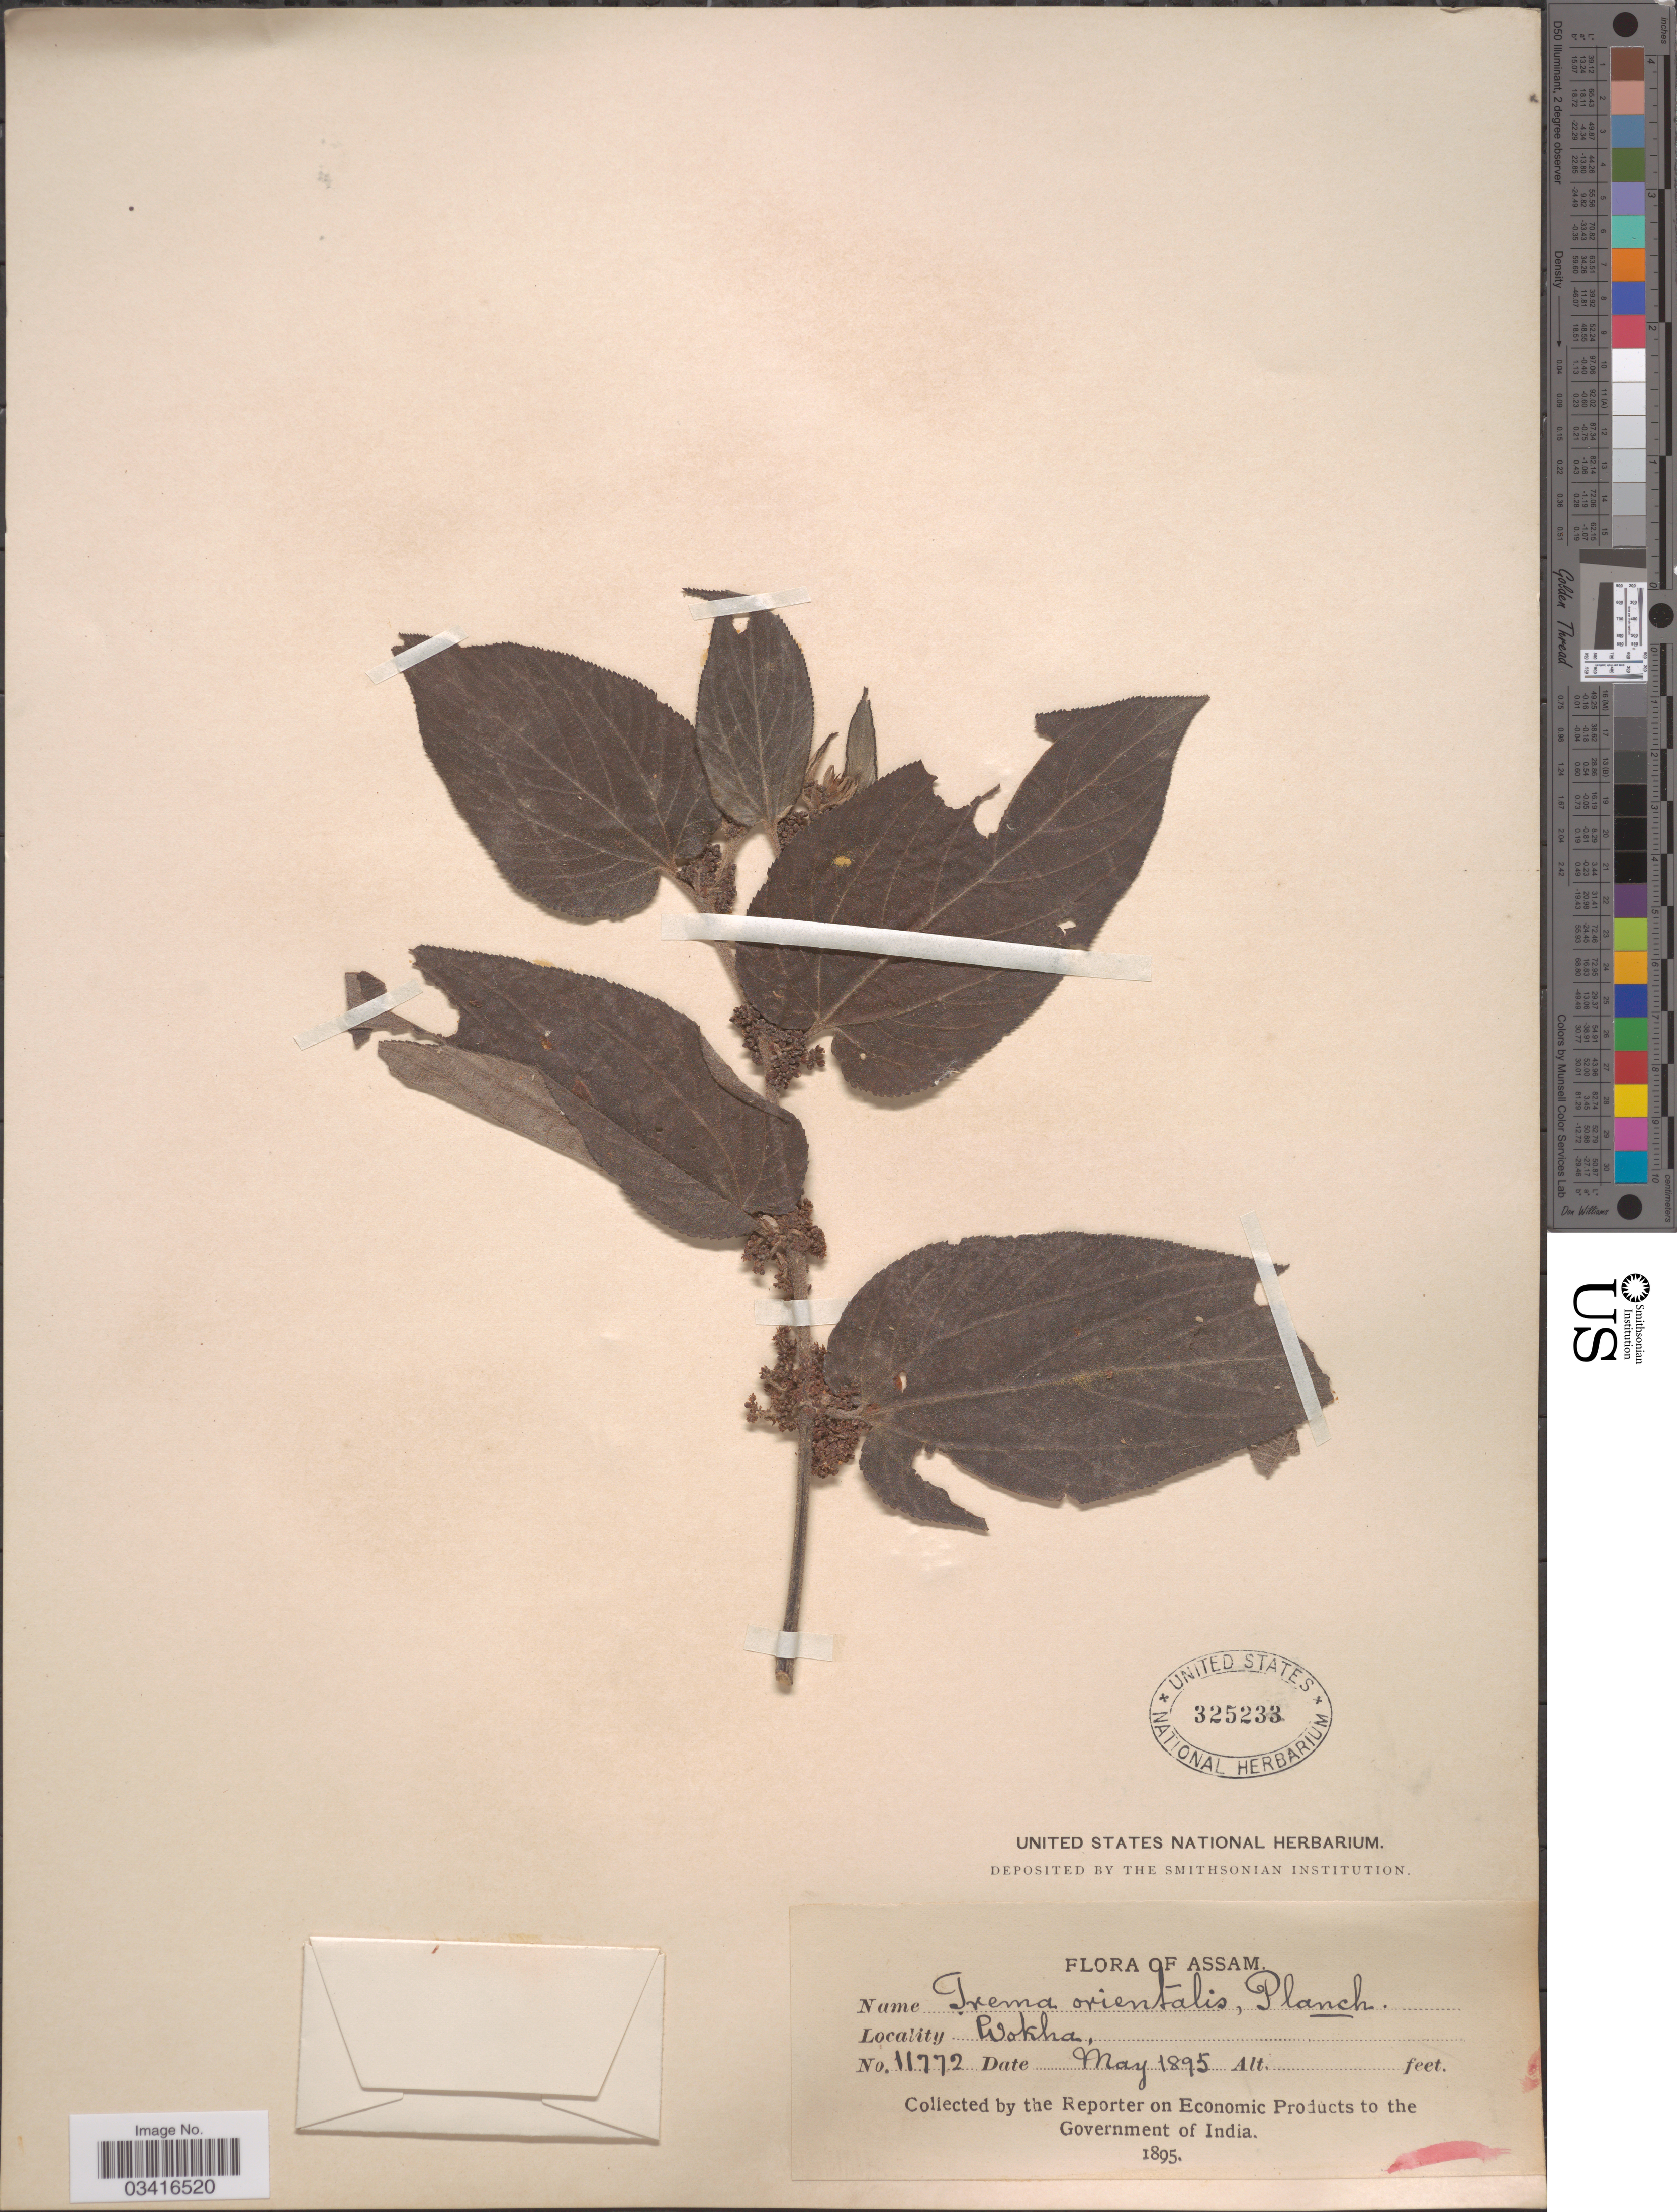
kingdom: Plantae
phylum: Tracheophyta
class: Magnoliopsida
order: Rosales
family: Cannabaceae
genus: Trema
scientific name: Trema orientale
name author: (L.) Blume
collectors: Reporter on Economic Products to the Government of India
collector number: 11772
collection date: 1895-05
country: India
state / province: Nagaland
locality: Wokha.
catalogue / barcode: US 325233